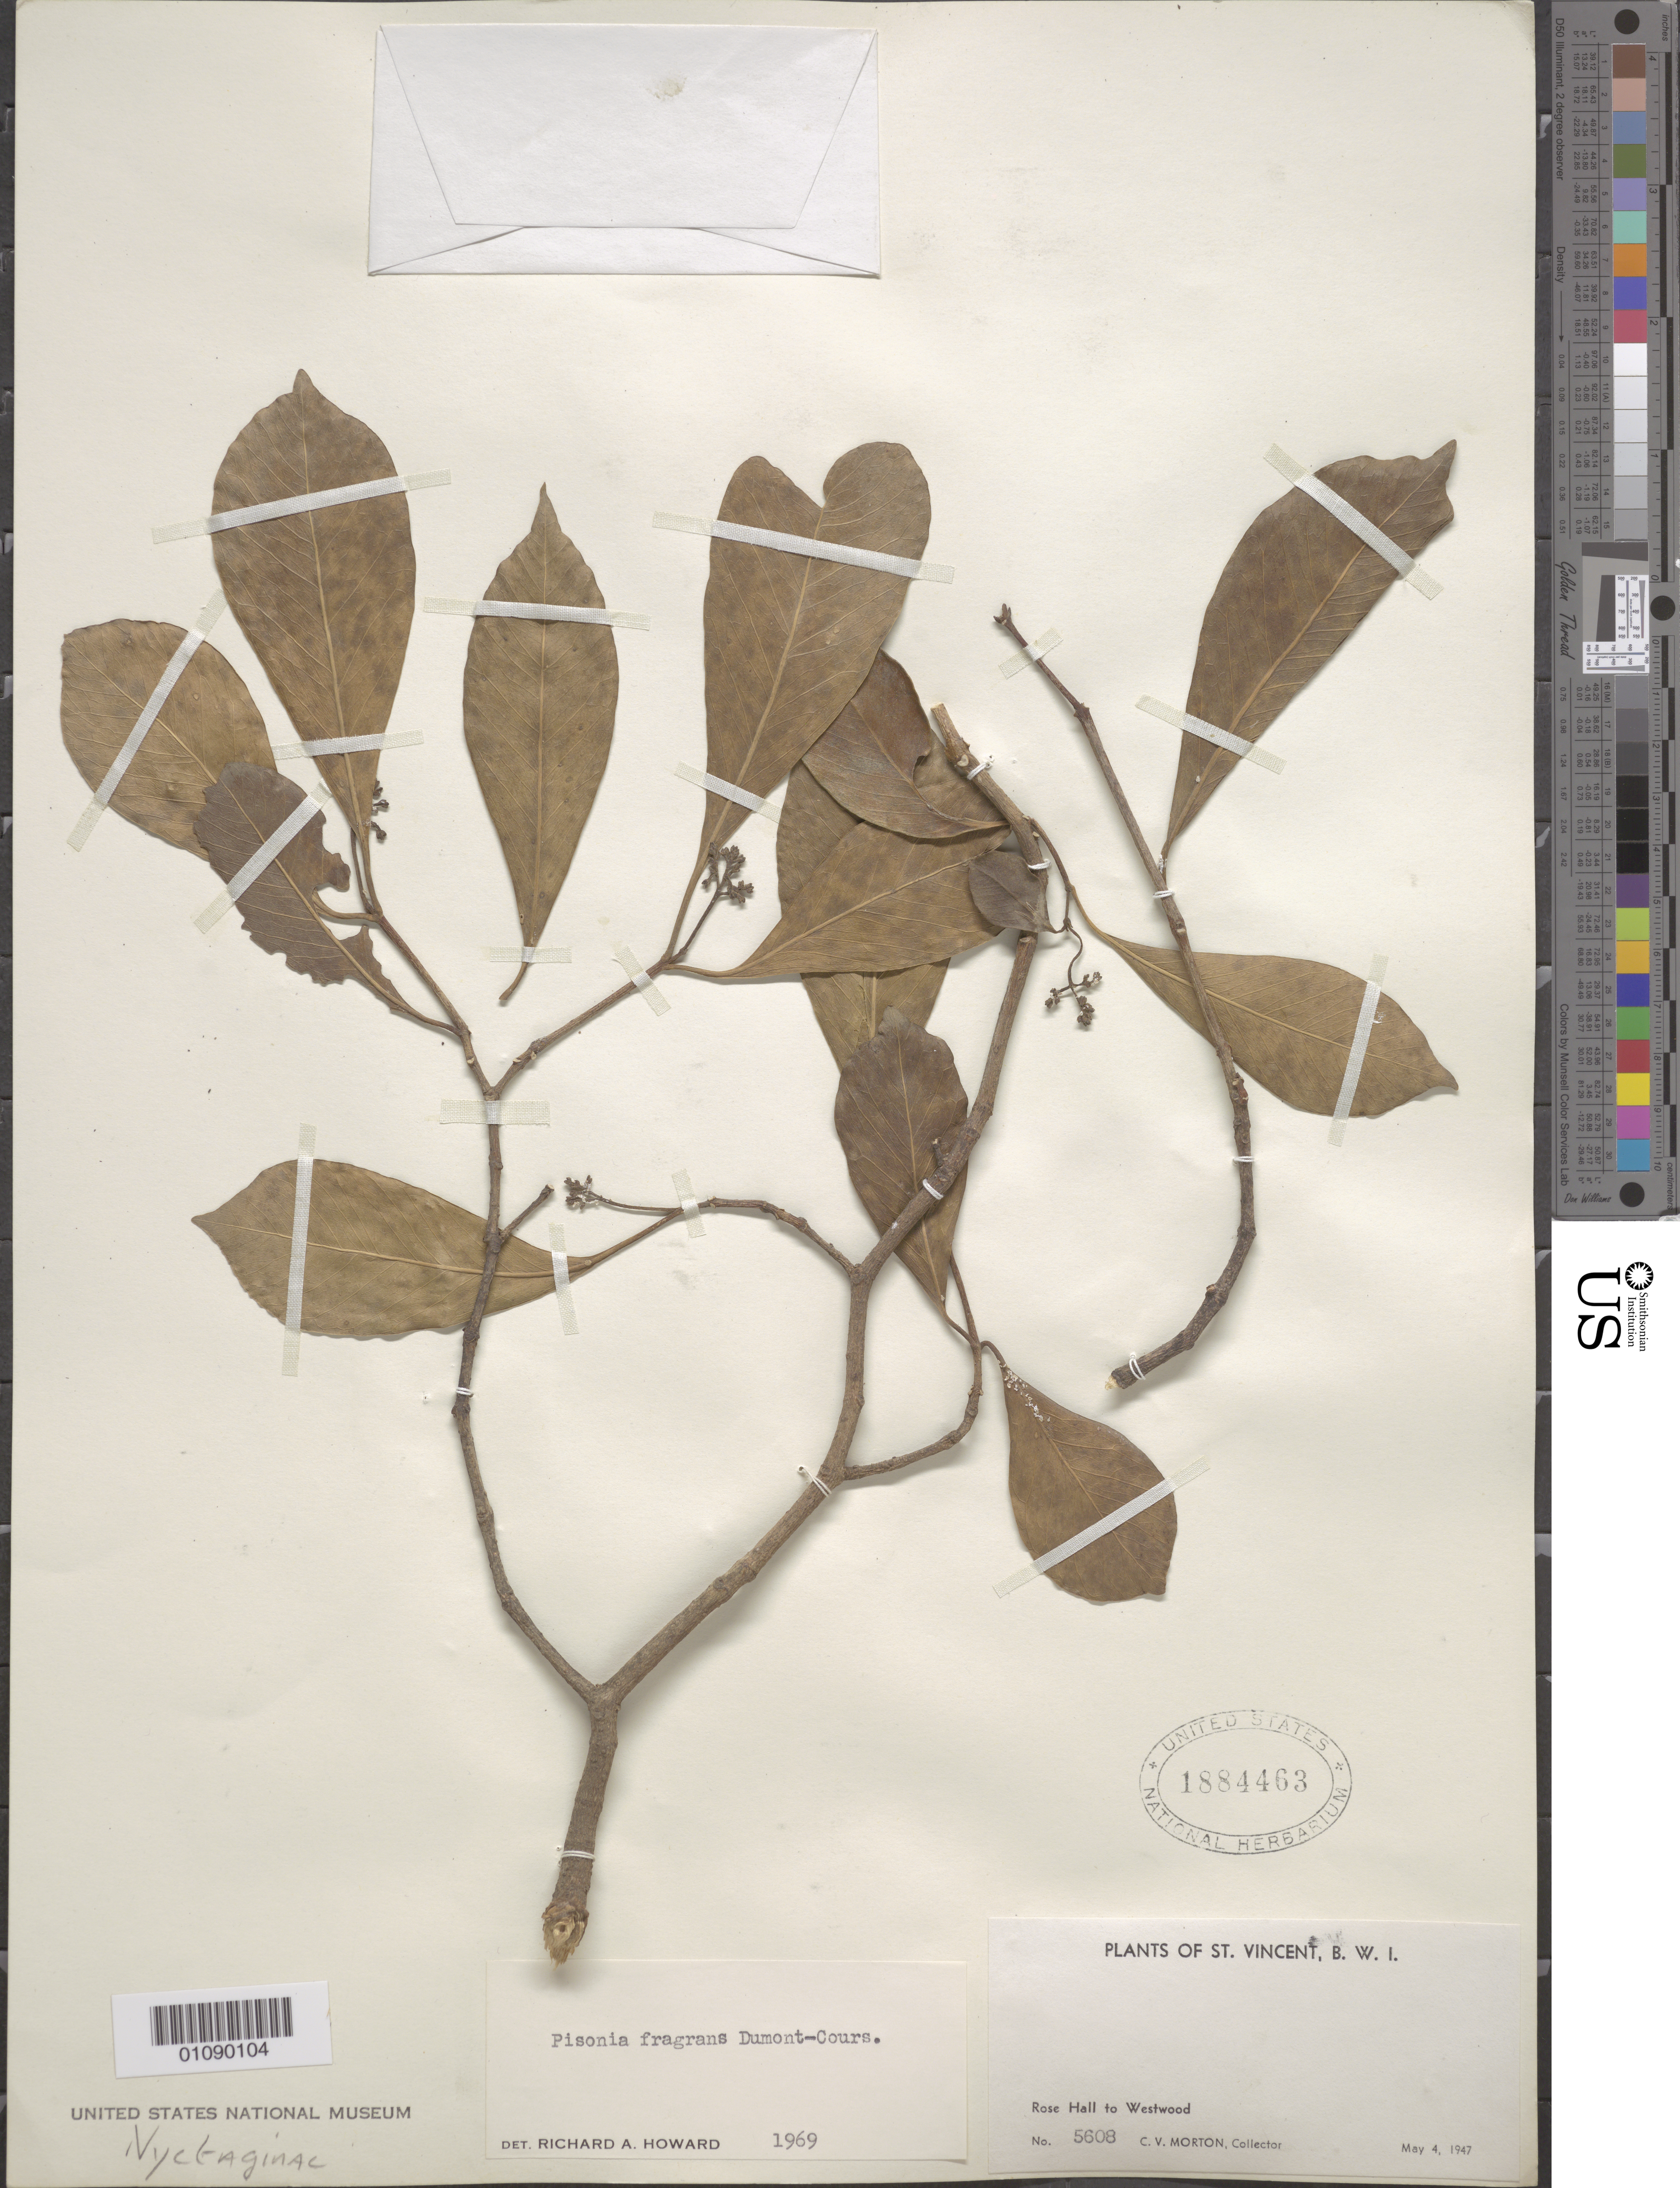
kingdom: Plantae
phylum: Tracheophyta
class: Magnoliopsida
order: Caryophyllales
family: Nyctaginaceae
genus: Guapira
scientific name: Guapira fragrans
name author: (Dum. Cours.) Little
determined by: Strong, Mark T., (BOT), Smithsonian Institution - National Museum of Natural History (UNITED STATES)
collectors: C. V. Morton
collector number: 5608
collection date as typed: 04 May 1947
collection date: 1947-05-04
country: St. Vincent - Grenadines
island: St. Vincent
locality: Rose Hall to Westwood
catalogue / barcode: US 1884463